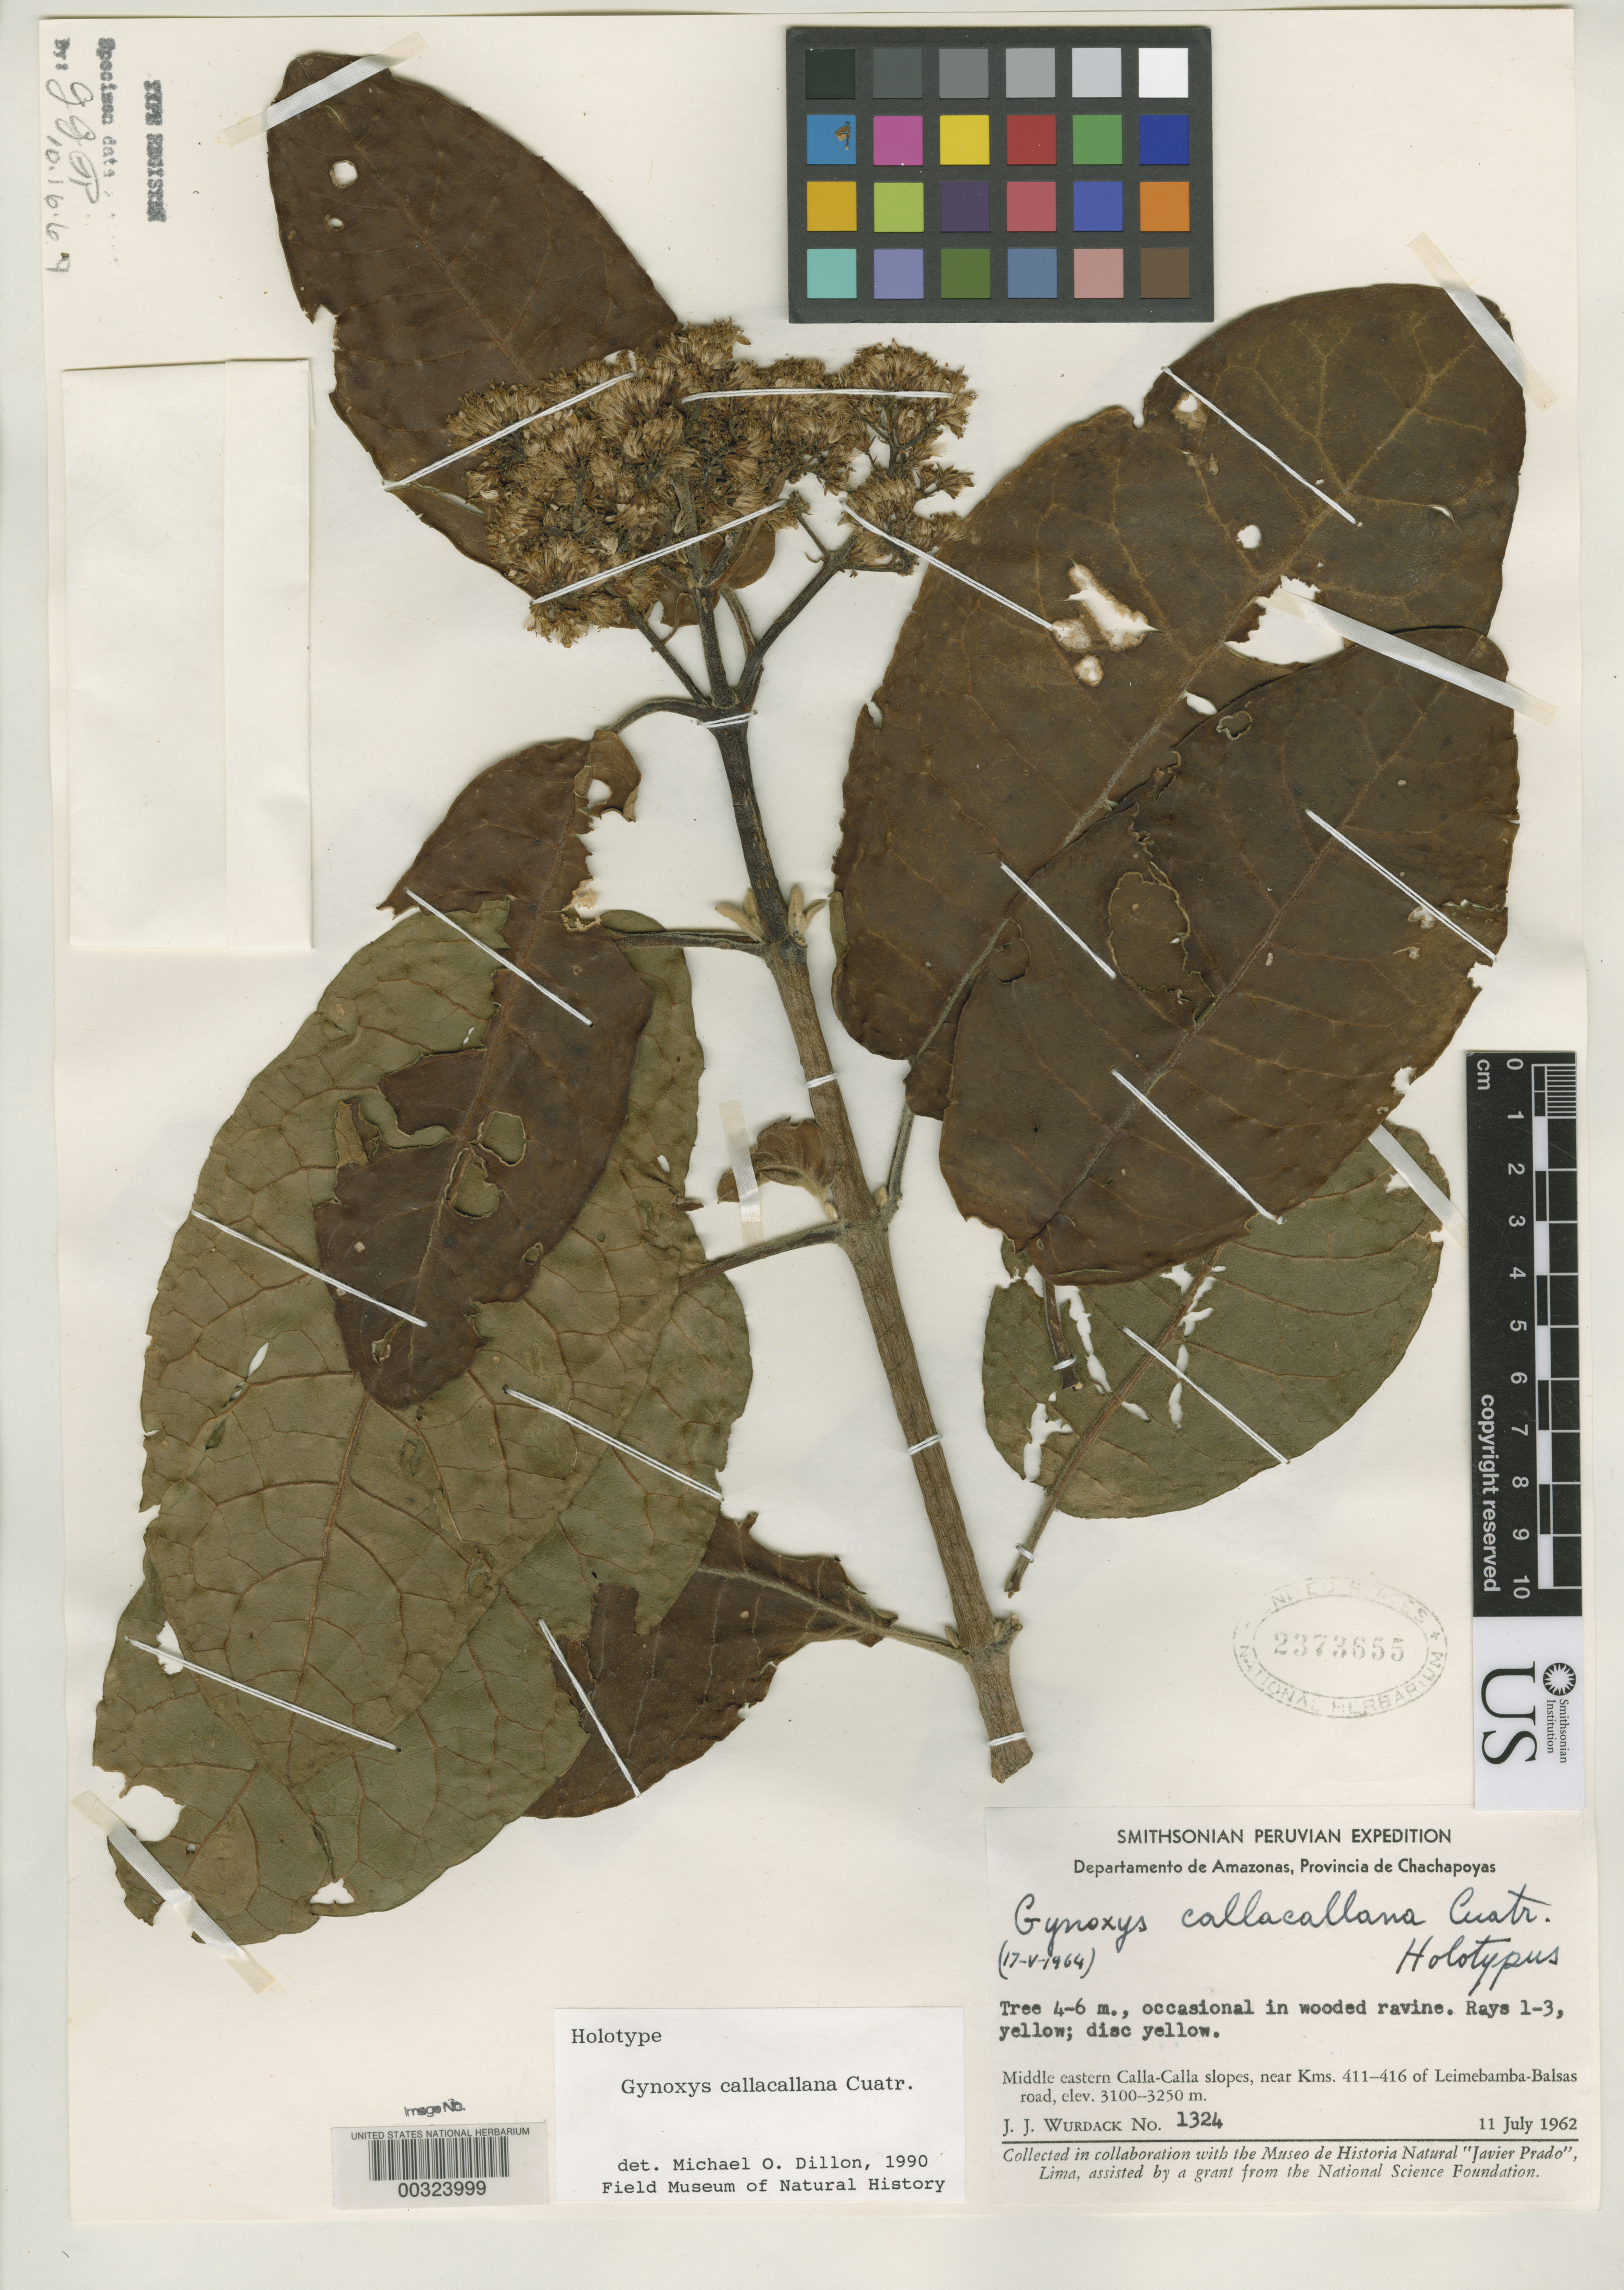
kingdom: Plantae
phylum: Tracheophyta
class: Magnoliopsida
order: Asterales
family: Asteraceae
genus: Gynoxys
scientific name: Gynoxys callacallana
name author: Cuatrec.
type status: Holotype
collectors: J. J. Wurdack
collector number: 1324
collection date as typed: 11 Jul 1962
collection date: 1962-07-11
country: Peru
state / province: Amazonas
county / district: Chachapoyas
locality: Cerros de Calla-Calla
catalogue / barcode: US 2373655